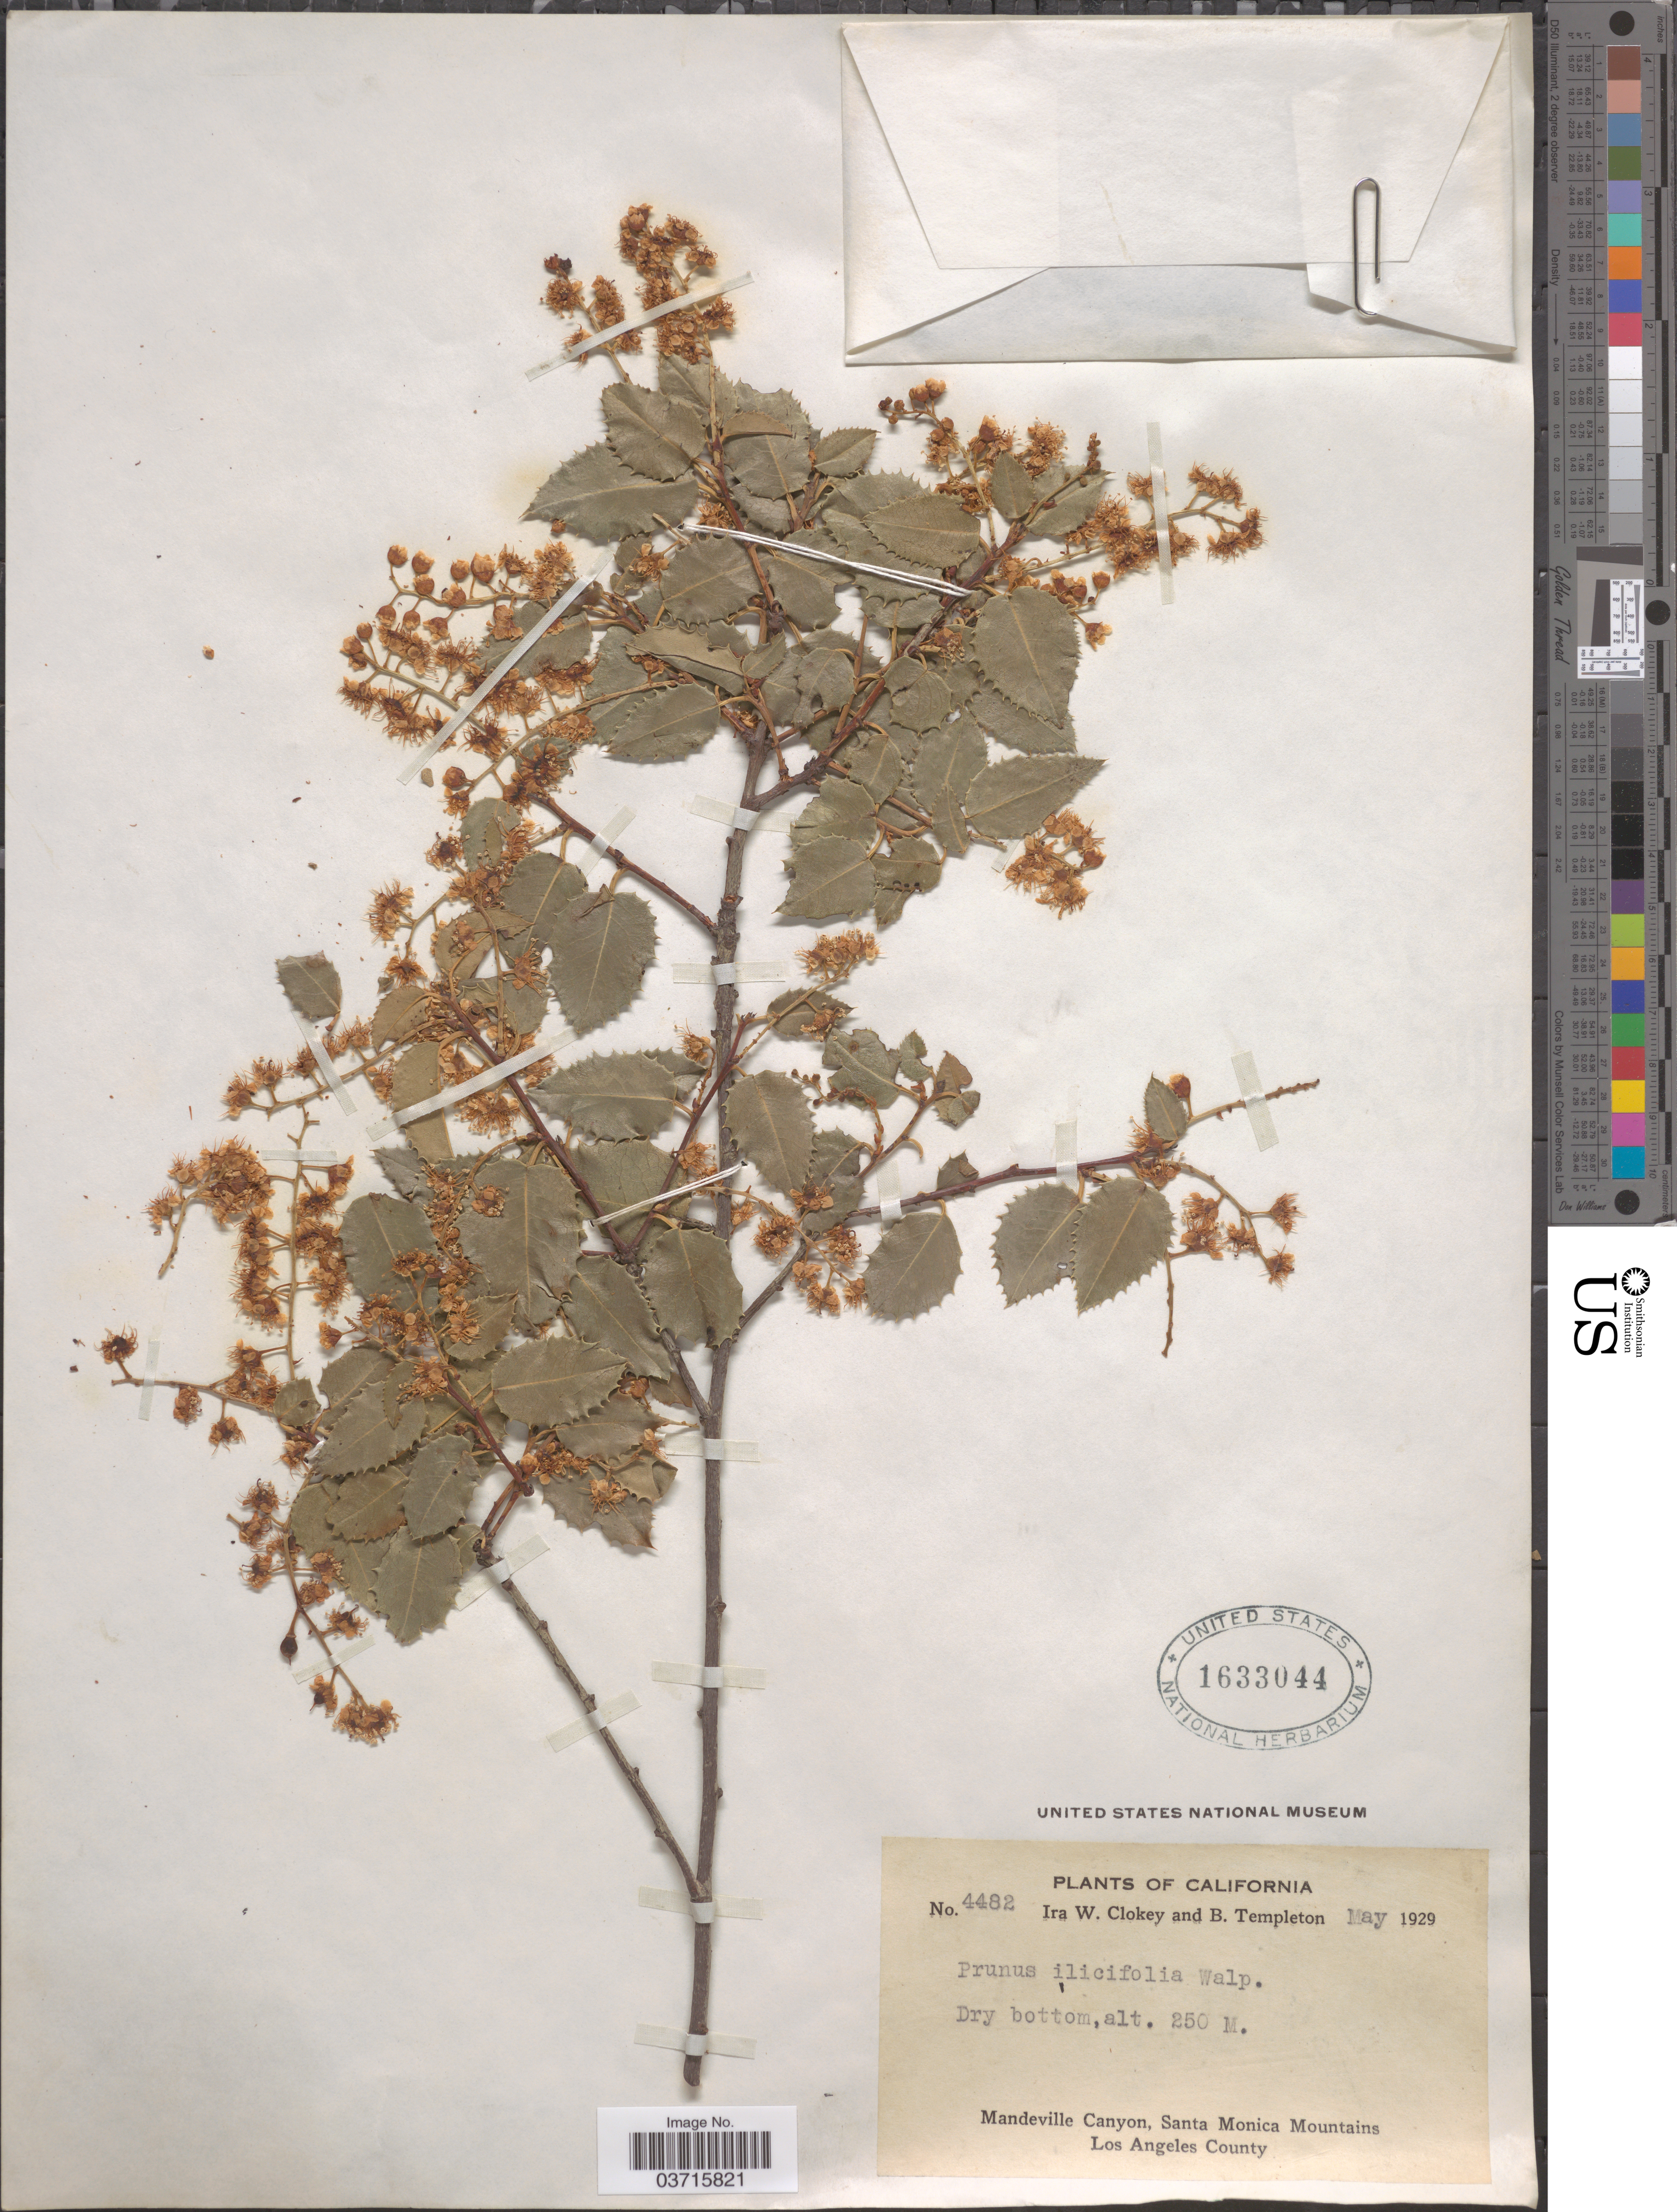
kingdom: Plantae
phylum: Tracheophyta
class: Magnoliopsida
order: Rosales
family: Rosaceae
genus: Prunus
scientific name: Prunus ilicifolia var. ilicifolia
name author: (Nutt. ex Hook. & Arn.) D. Dietr.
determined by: Strong, Mark T., (BOT), Smithsonian Institution - National Museum of Natural History (UNITED STATES)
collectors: I. W. Clokey & B. Templeton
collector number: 4482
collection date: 1929-05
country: United States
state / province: California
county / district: Los Angeles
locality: Dry bottom. Mandeville Canyon, Santa Monica Mountains, Los Angeles County.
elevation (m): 250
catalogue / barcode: US 1633044